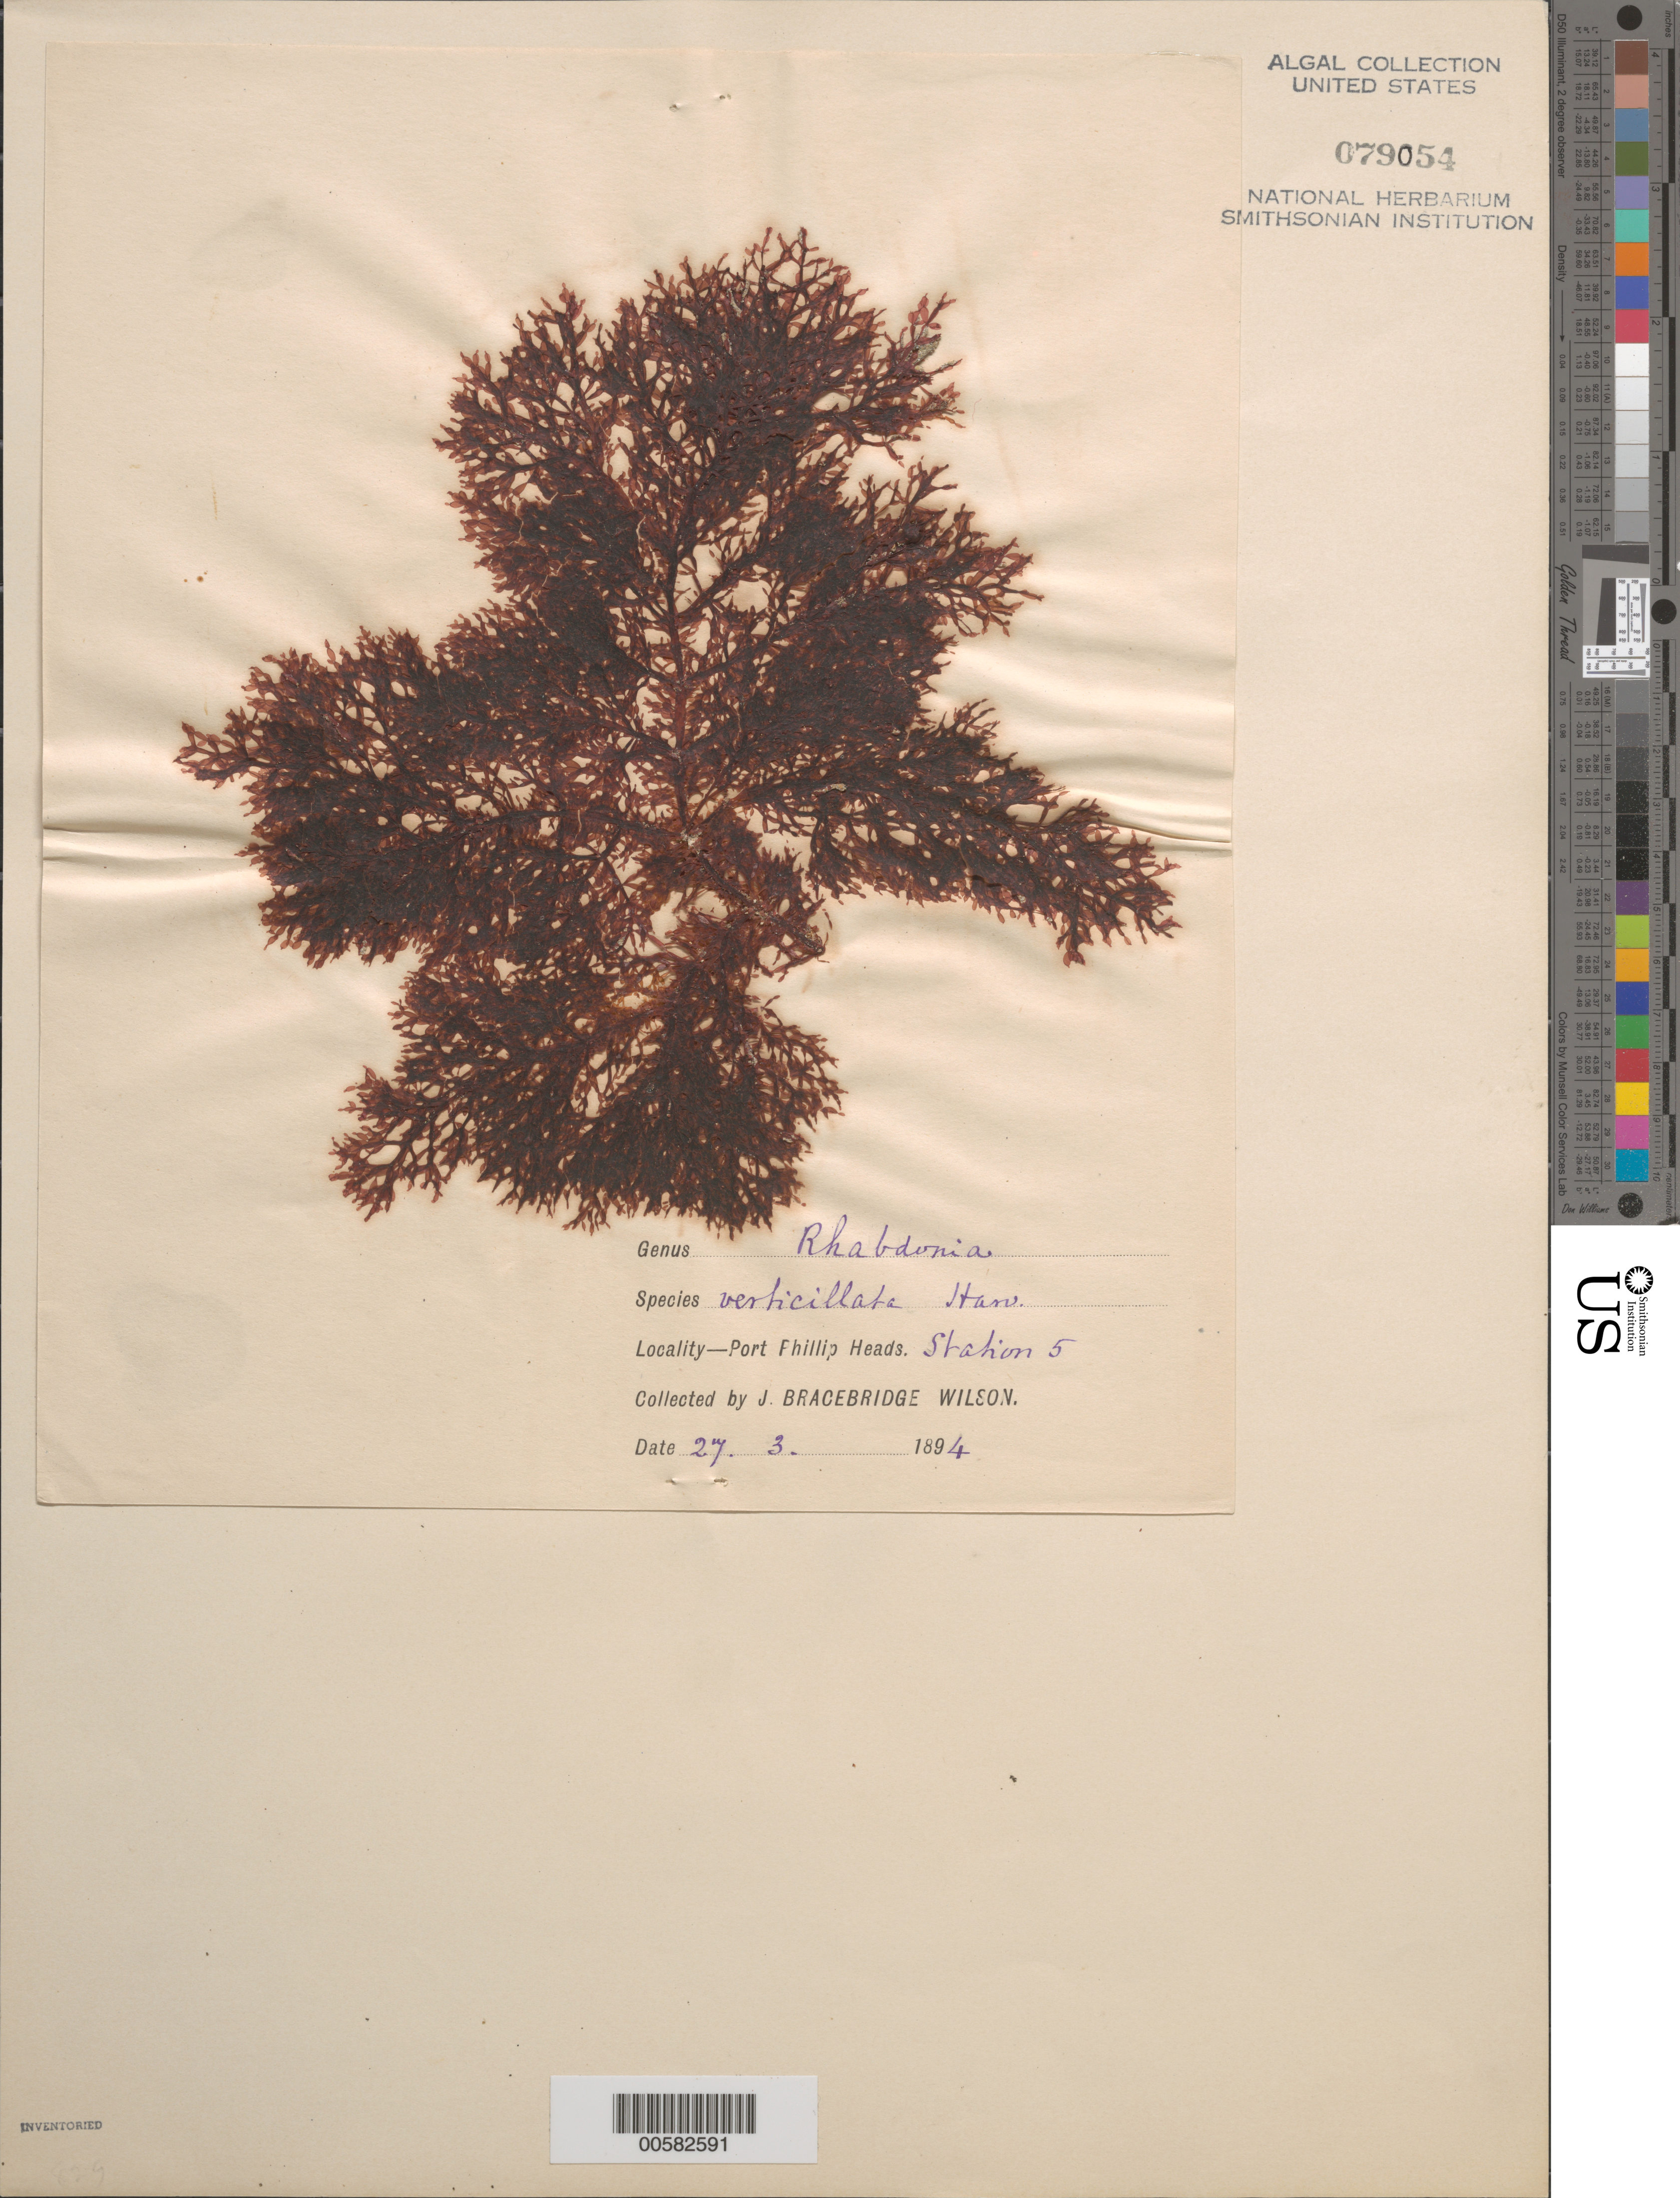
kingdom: Plantae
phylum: Rhodophyta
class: Florideophyceae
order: Gigartinales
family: Areschougiaceae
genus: Rhabdonia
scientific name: Rhabdonia verticillata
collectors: J. B. Wilson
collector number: Station 5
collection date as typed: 27 Mar 1894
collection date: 1894-03-27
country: Australia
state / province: Victoria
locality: Port Phillip Heads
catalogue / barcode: US 79054